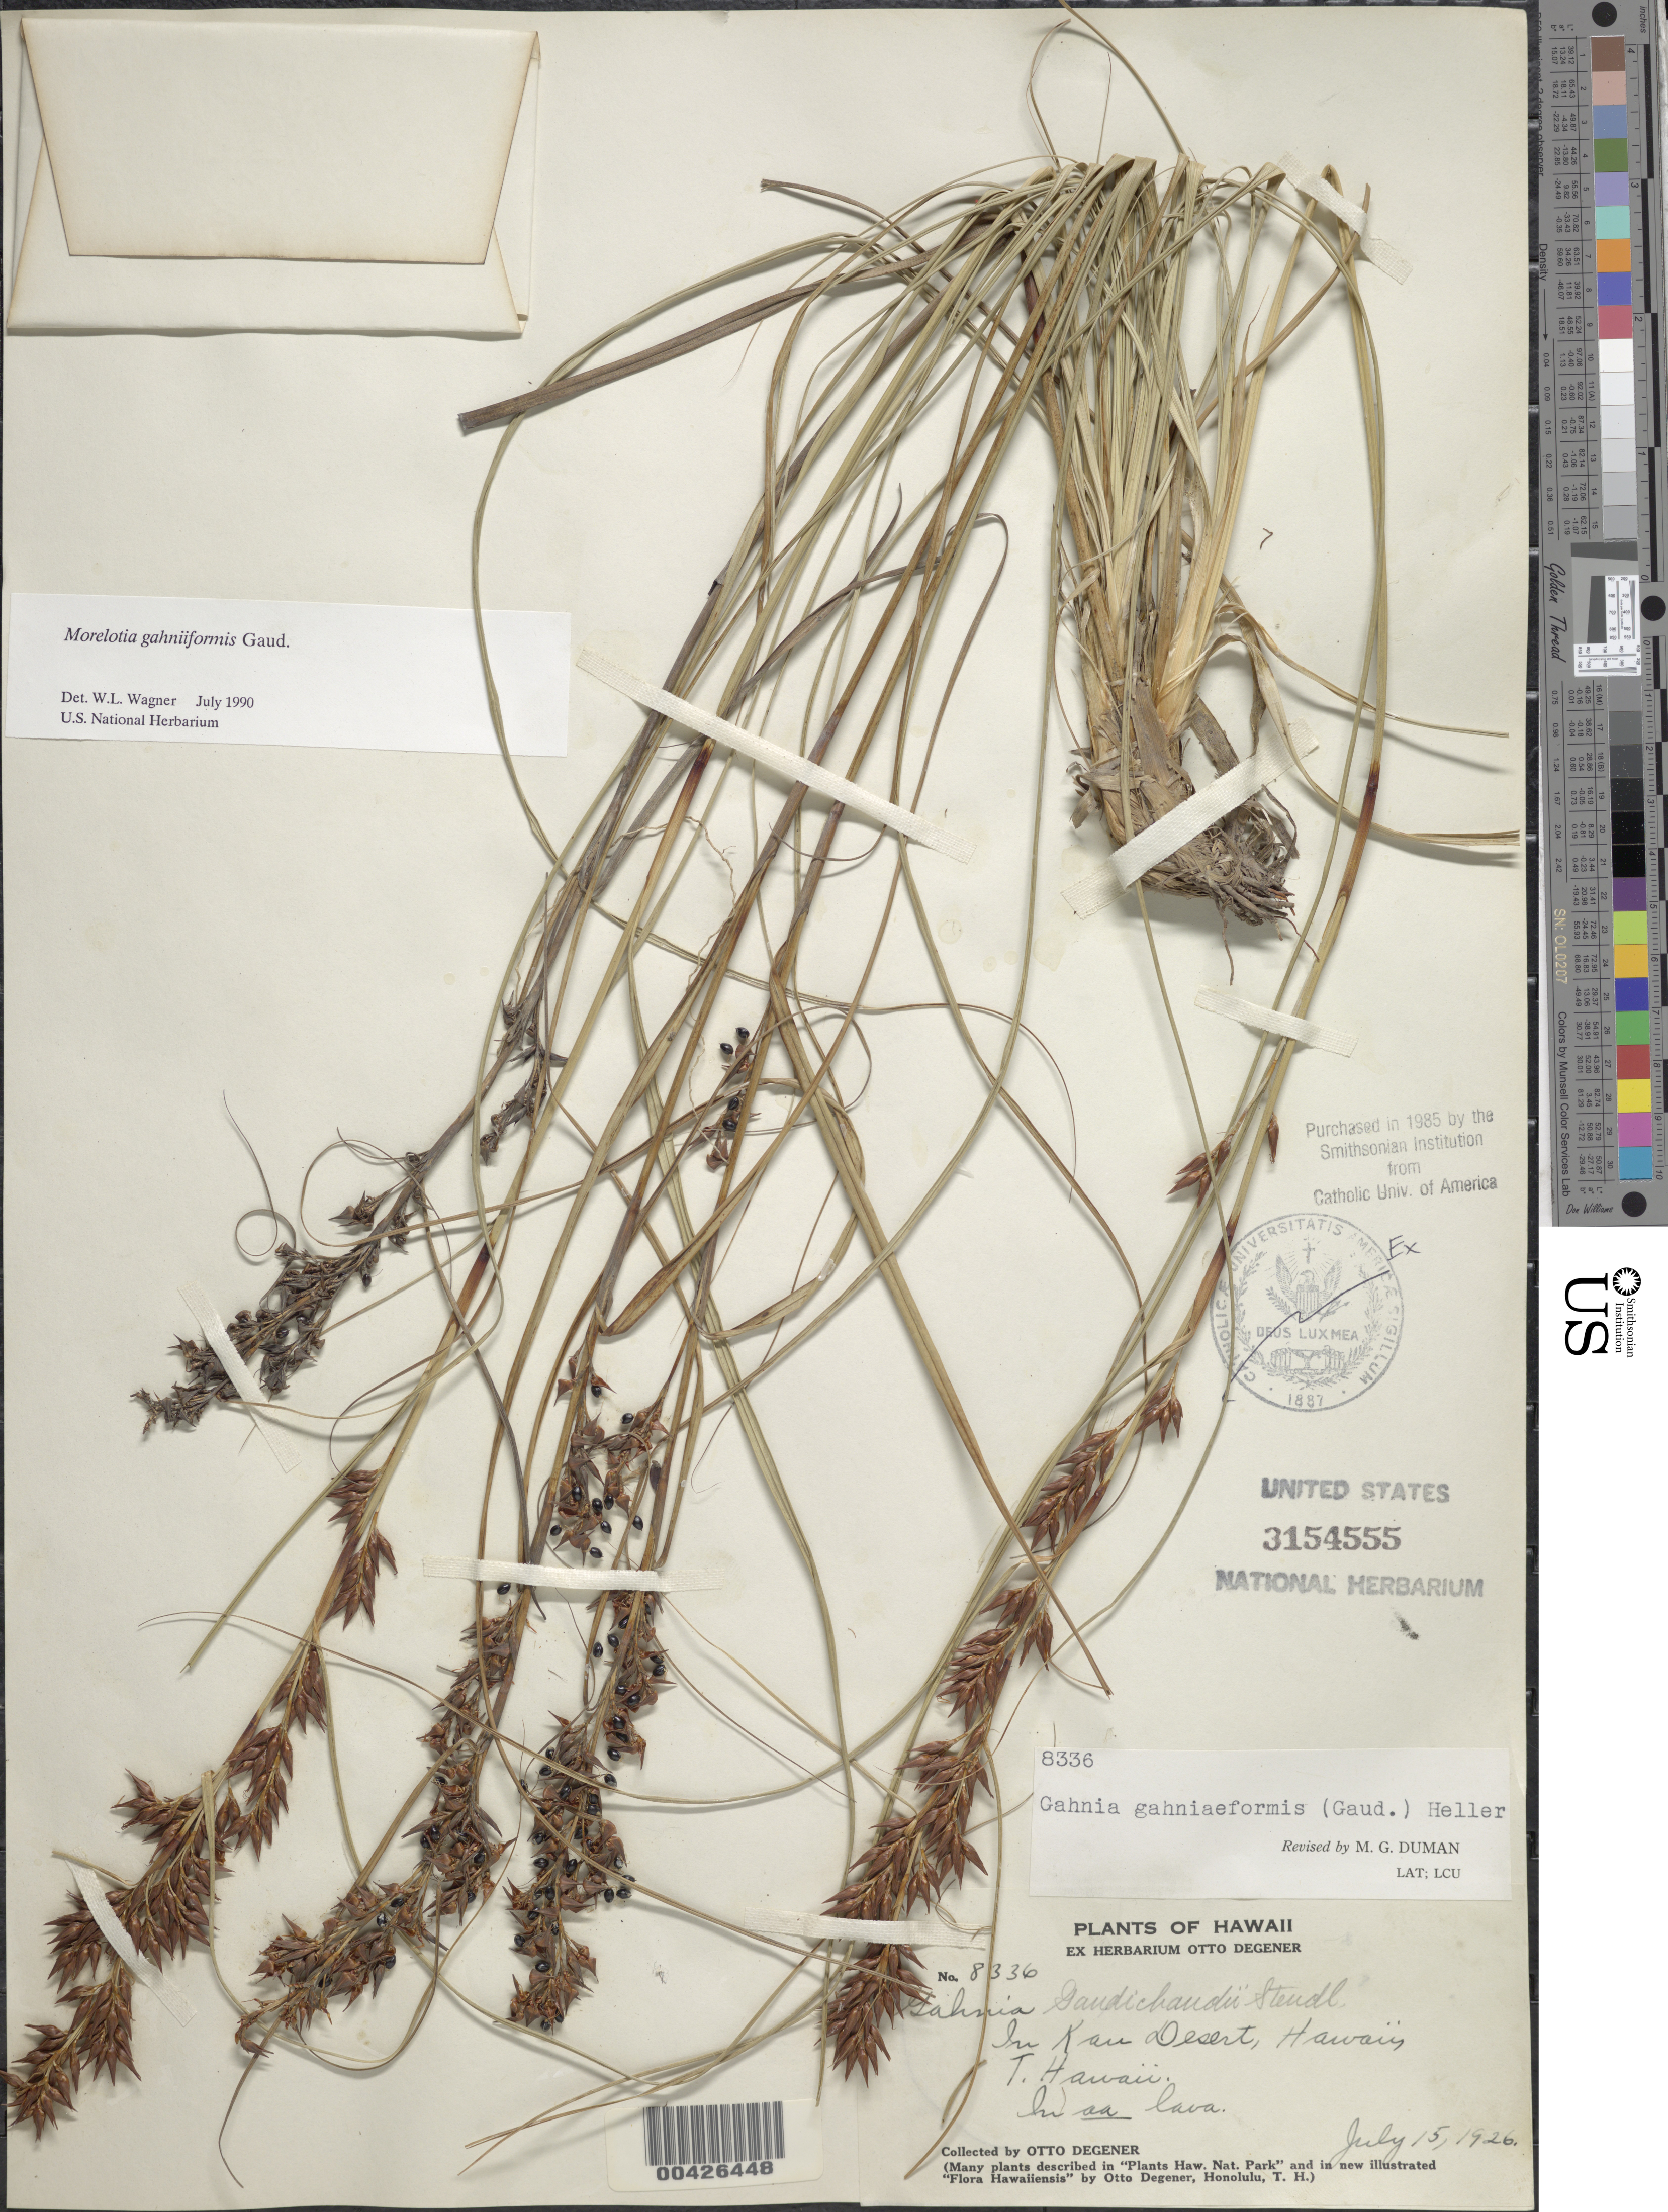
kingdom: Plantae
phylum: Tracheophyta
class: Liliopsida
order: Poales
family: Cyperaceae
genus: Morelotia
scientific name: Morelotia gahniiformis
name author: Gaudich.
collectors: O. Degener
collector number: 8336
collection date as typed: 15 Jul 1926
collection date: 1926-07-15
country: United States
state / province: Hawaii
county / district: Hawaii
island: Hawaii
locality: In Kau Desert, Hawaii, T. Hawaii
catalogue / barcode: US 3154555